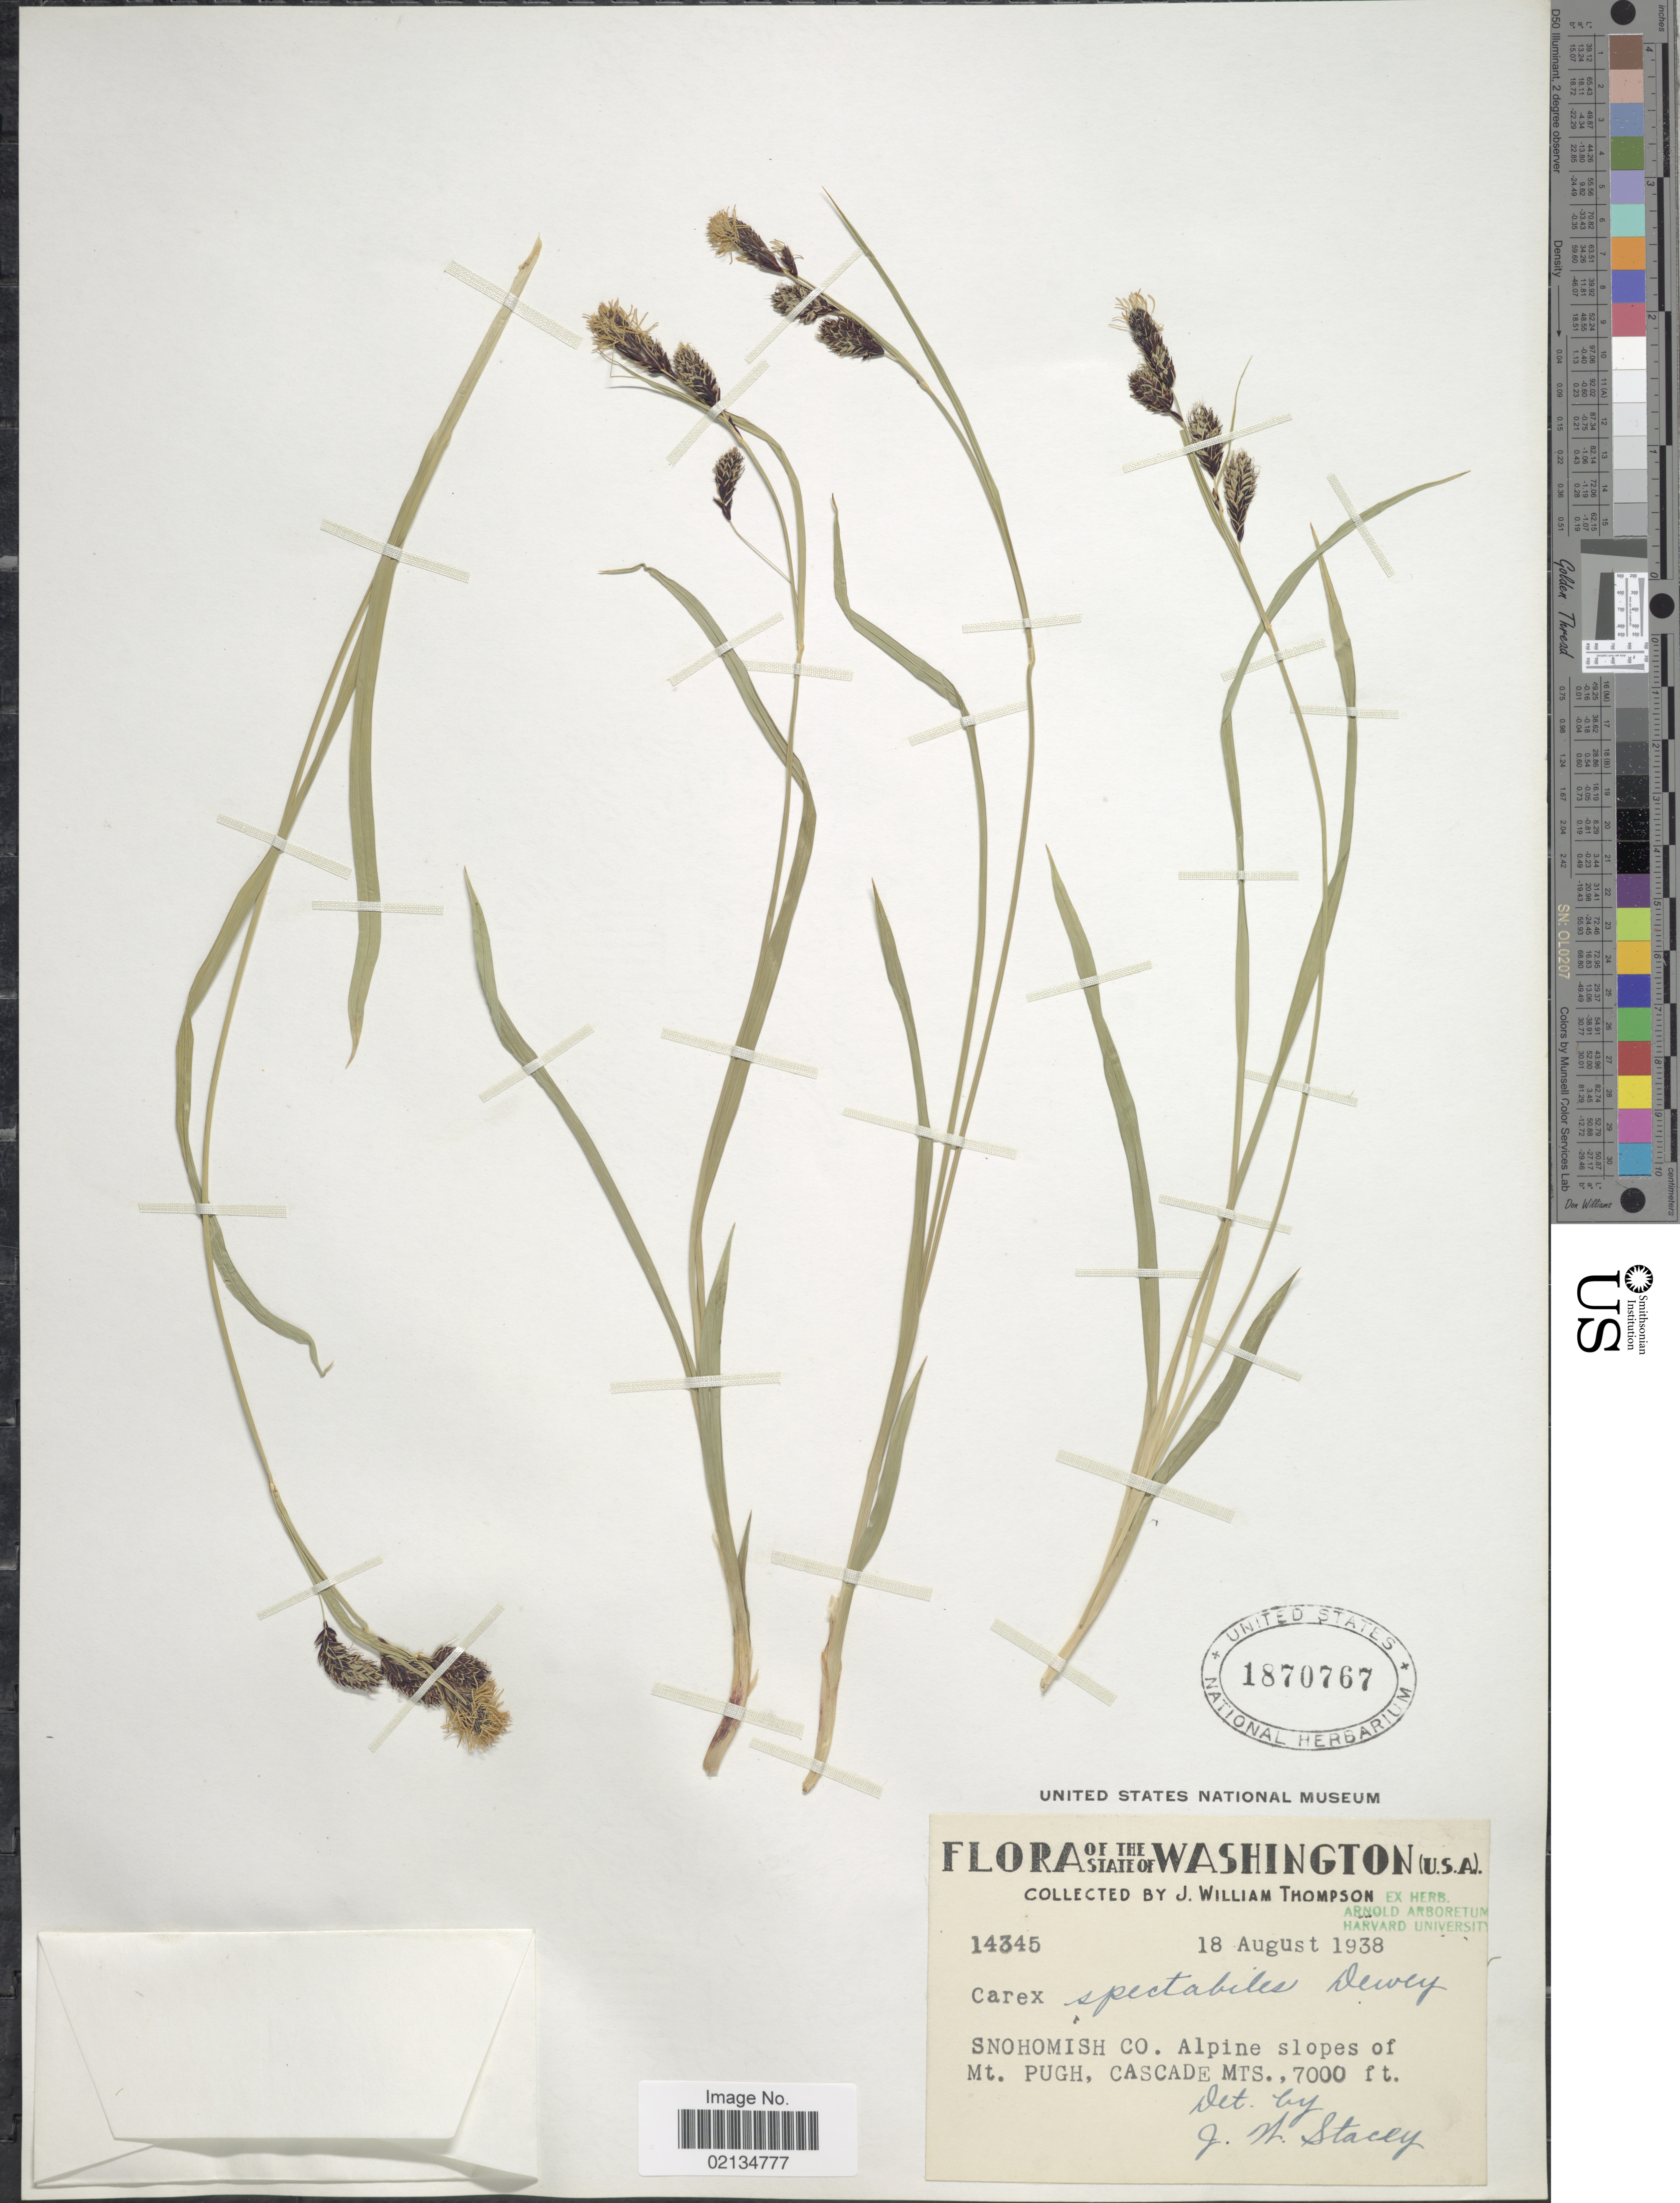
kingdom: Plantae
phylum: Tracheophyta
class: Liliopsida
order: Poales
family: Cyperaceae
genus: Carex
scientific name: Carex spectabilis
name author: Dewey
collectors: J. W. Thompson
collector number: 14345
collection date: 1938-08-18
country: United States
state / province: Washington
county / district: Snohomish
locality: Snohomish Co. Alpine slopes of Mt. Pugh, Cascade Mts.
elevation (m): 2134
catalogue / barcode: US 1870767